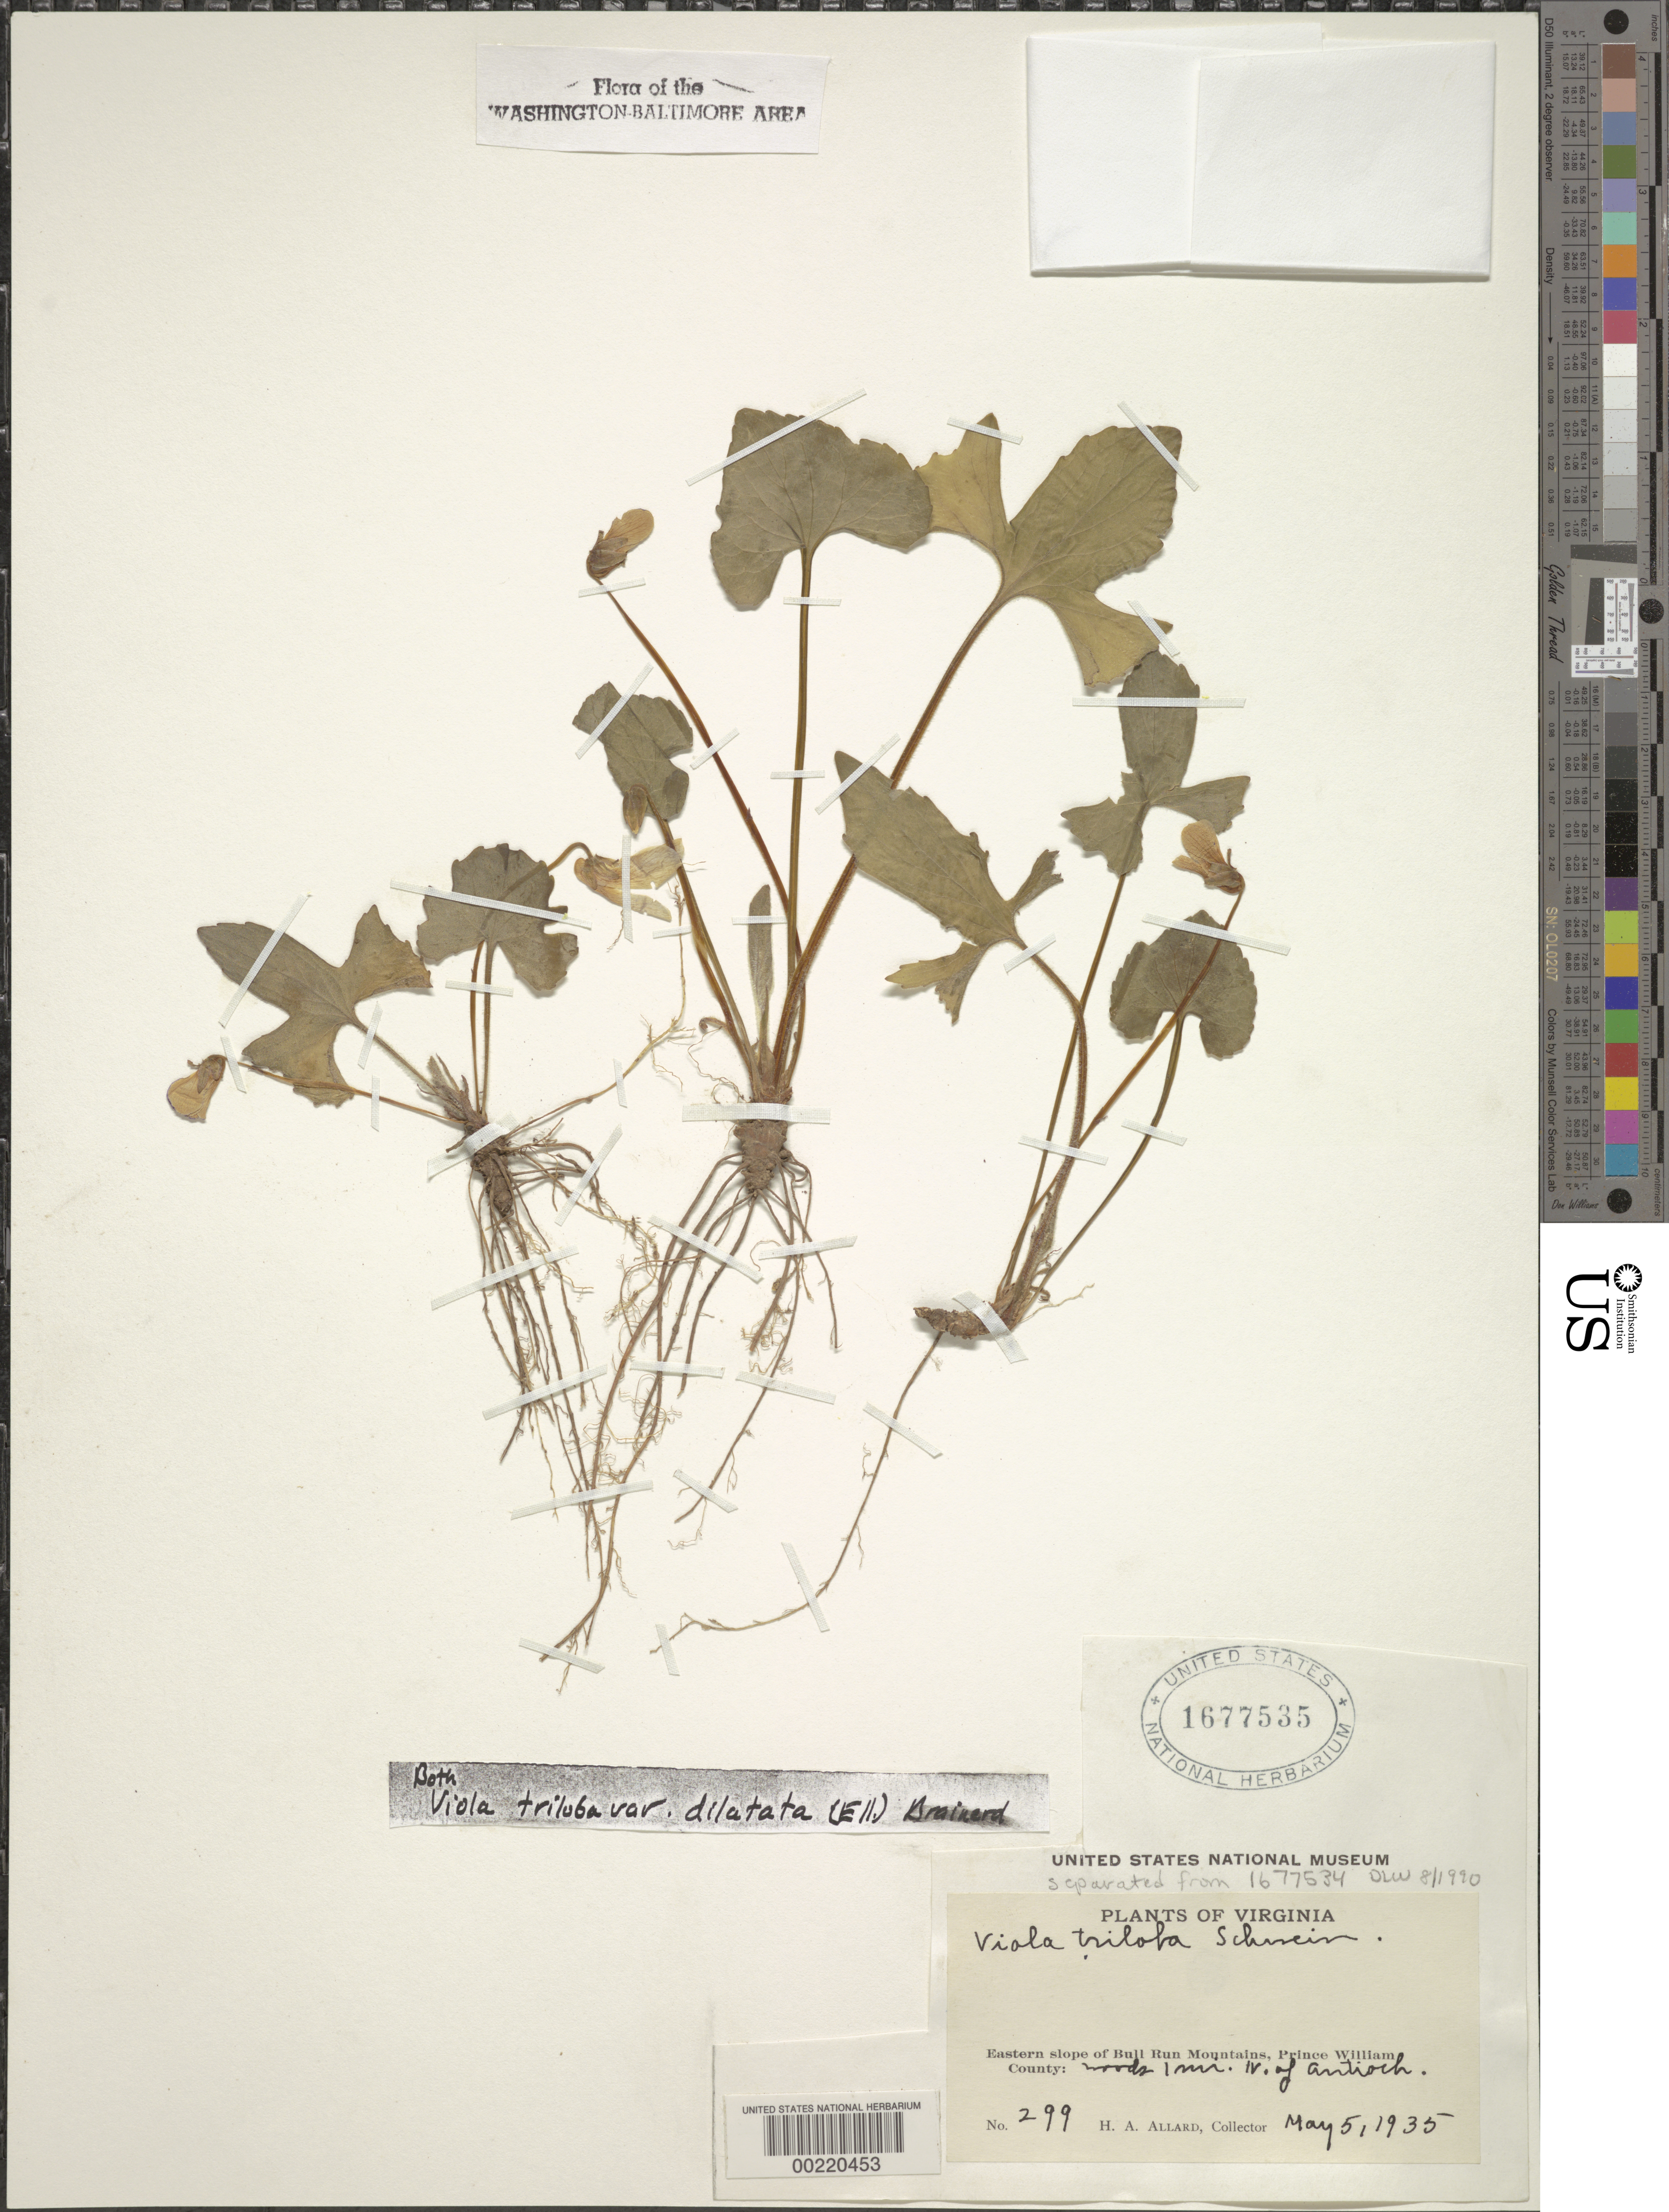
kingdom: Plantae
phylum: Tracheophyta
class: Magnoliopsida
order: Malpighiales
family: Violaceae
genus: Viola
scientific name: Viola palmata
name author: L.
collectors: H. A. Allard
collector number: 299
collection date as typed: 05 May 1935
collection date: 1935-05-05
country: United States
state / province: Virginia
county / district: Prince William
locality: North of Antioch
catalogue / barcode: US 1677535